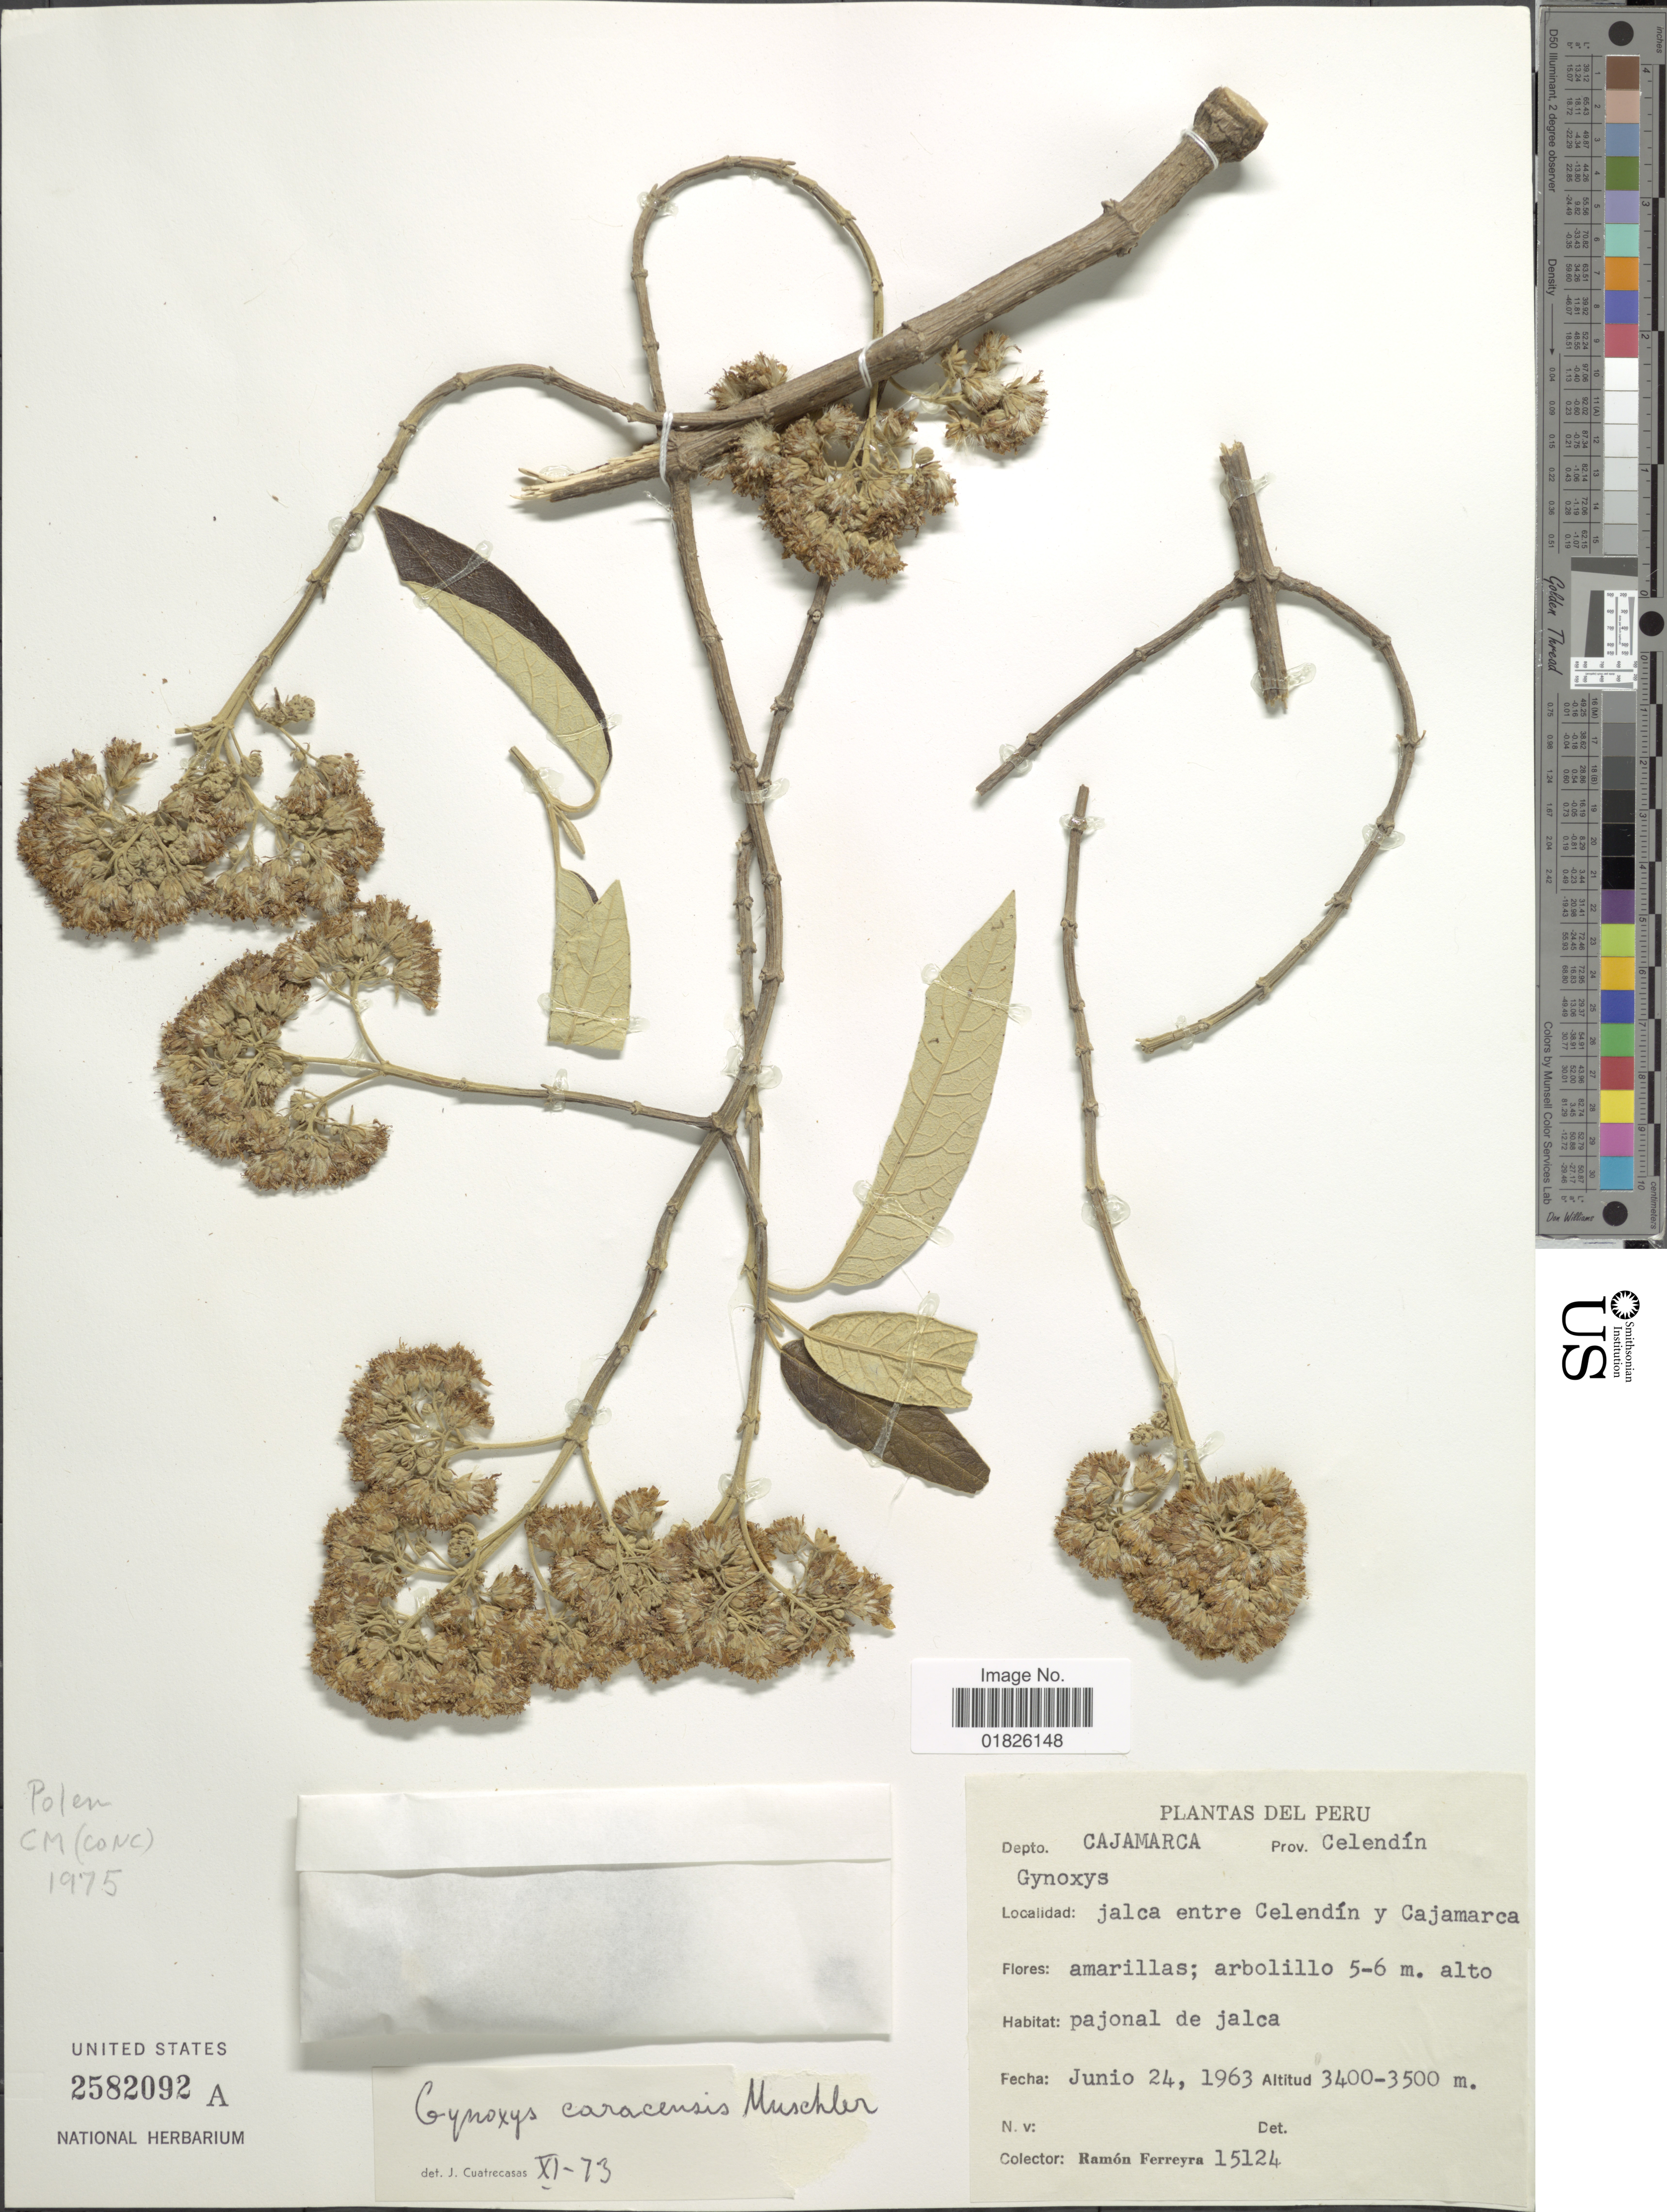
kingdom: Plantae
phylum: Tracheophyta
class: Magnoliopsida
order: Asterales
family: Asteraceae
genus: Gynoxys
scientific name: Gynoxys caracensis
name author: Muschl.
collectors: R. A. Ferreyra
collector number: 15124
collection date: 1963-06-24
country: Peru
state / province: Cajamarca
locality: Prov. Celendin. Jalca entre Celendin y cajamarca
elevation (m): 3400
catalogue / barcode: US 2582092A